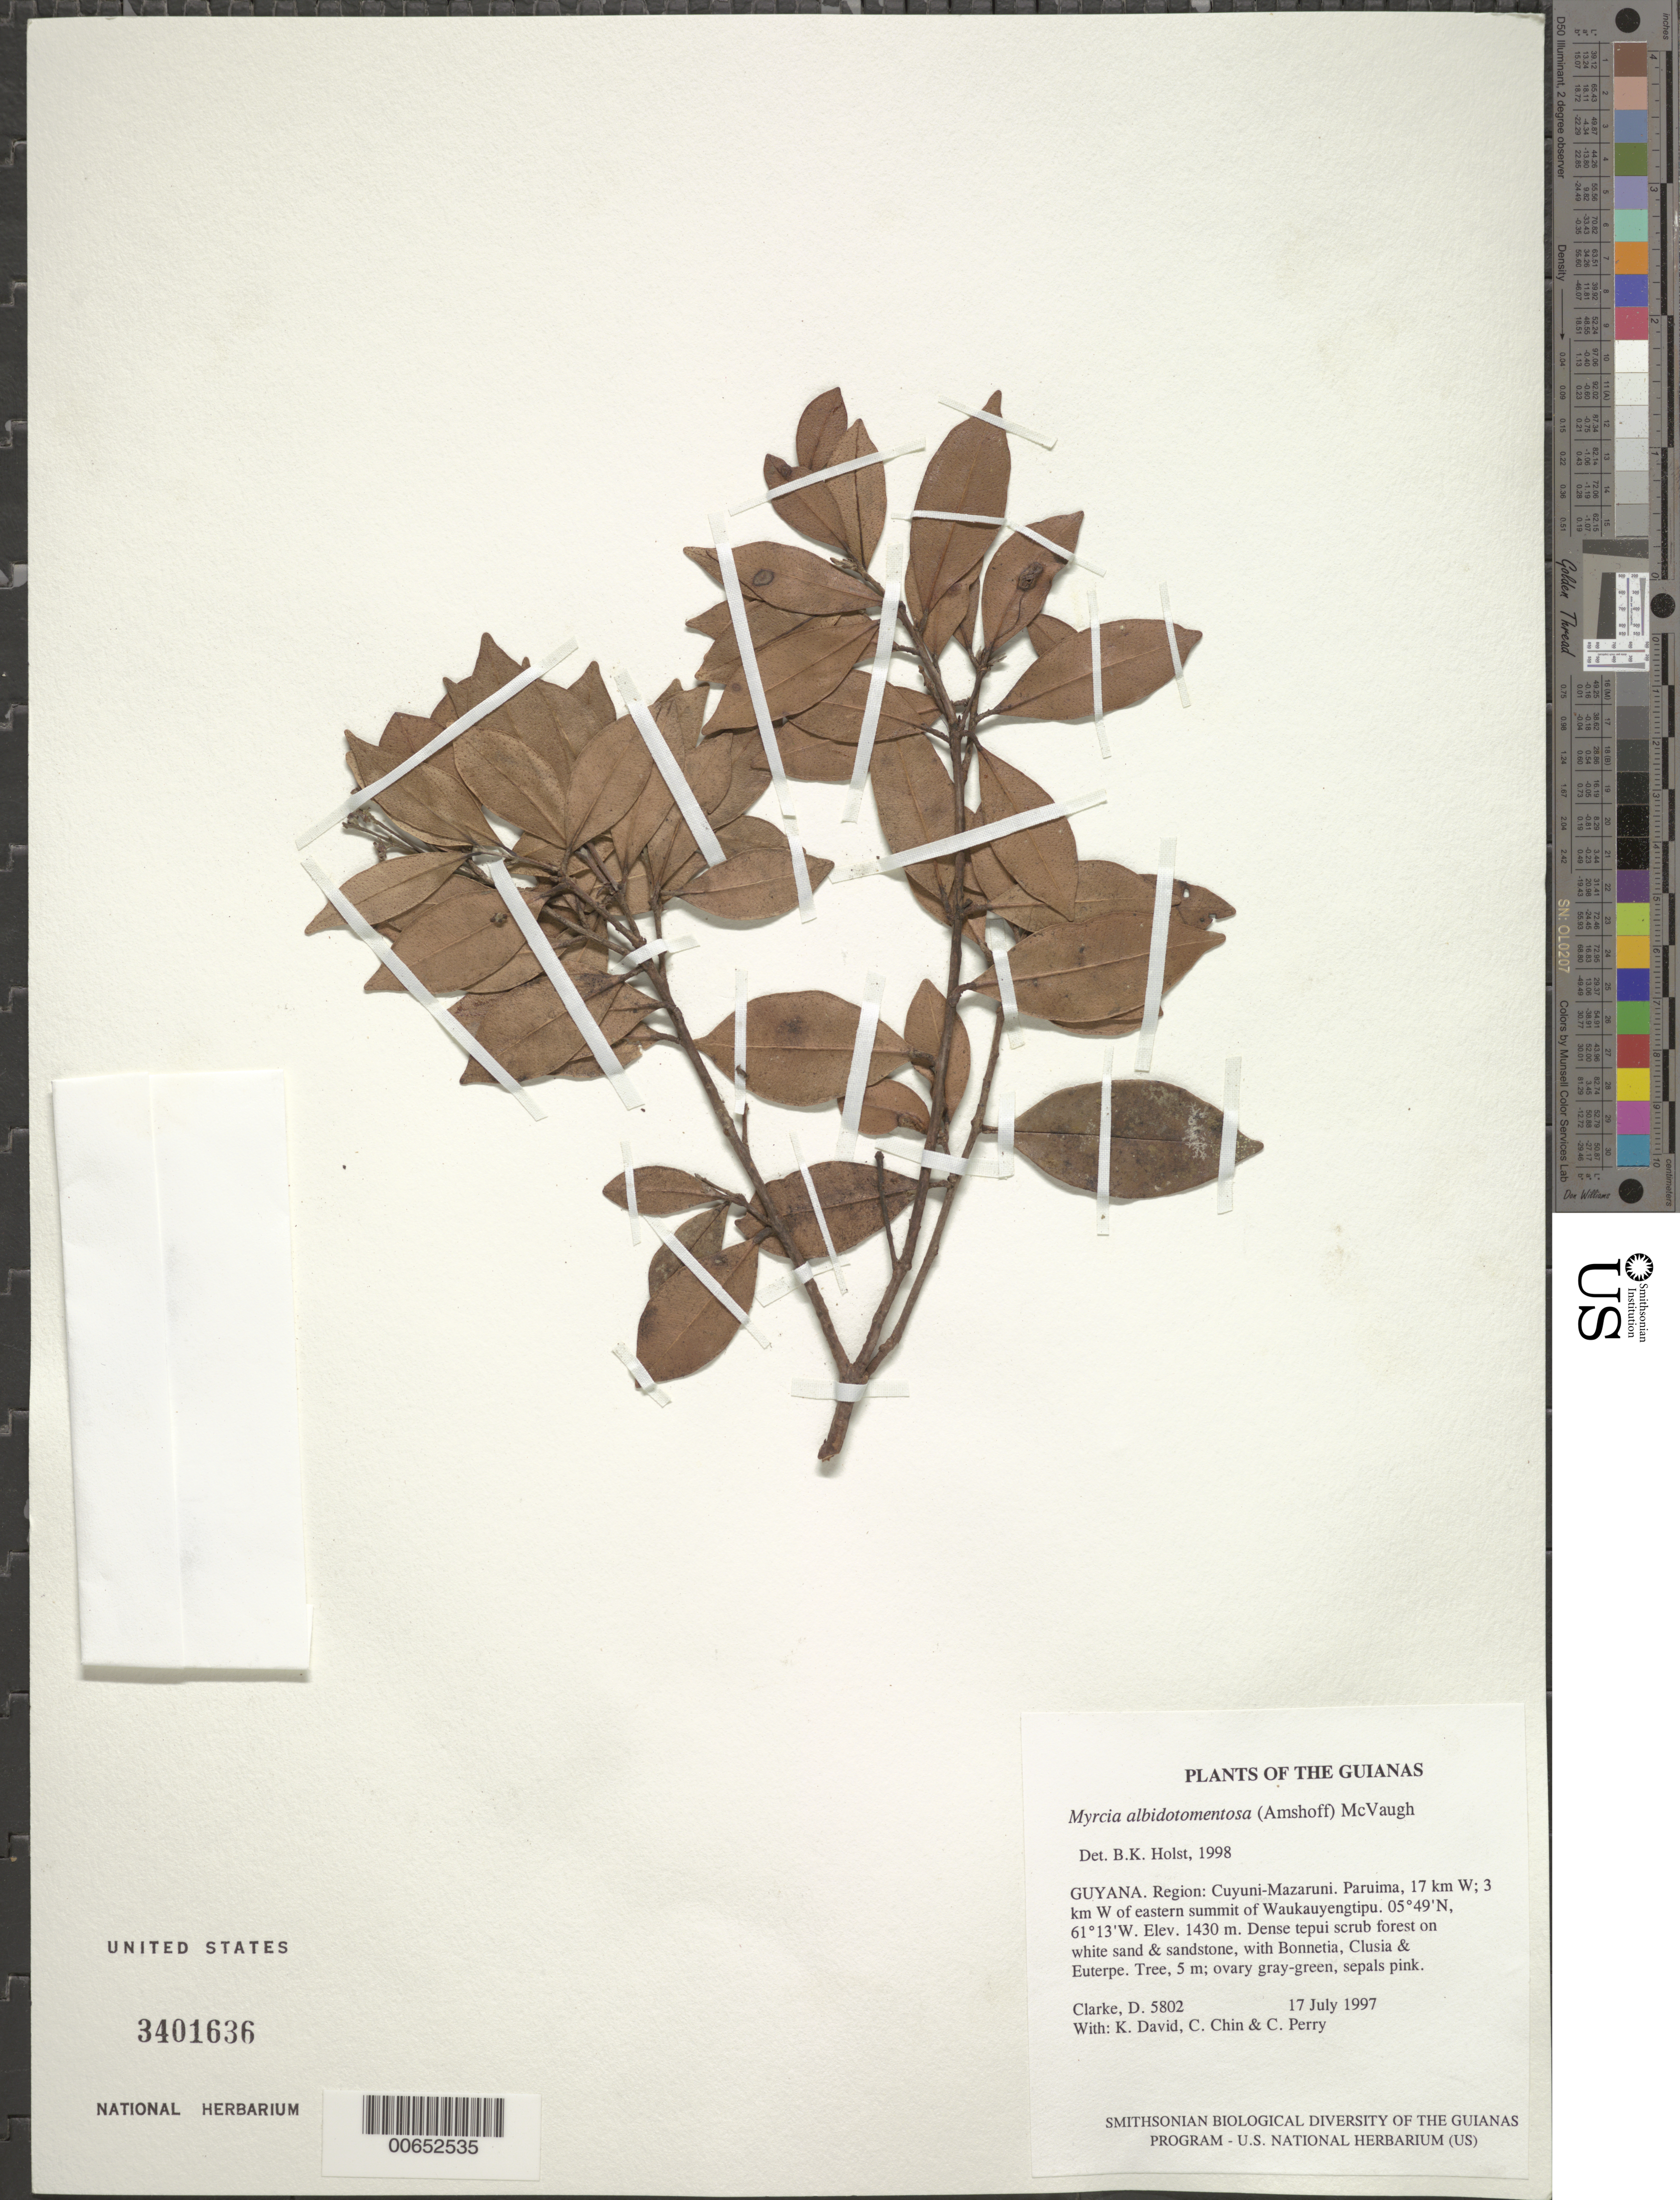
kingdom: Plantae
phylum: Tracheophyta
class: Magnoliopsida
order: Myrtales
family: Myrtaceae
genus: Myrcia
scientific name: Myrcia albidotomentosa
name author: (Amshoff) McVaugh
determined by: Holst, Bruce K.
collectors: H. D. Clarke, K. David, C. Chin & C. Perry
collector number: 5802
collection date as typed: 17 July 1997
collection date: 1997-07-17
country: Guyana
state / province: Cuyuni-Mazaruni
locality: Paruima, 17 km W; 3 km W of eastern summit of Waukauyengtipu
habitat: Dense tepui scrub forest on white sand & sandstone, with Bonnetia, Clusia & Euterpe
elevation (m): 1430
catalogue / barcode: US 3401636